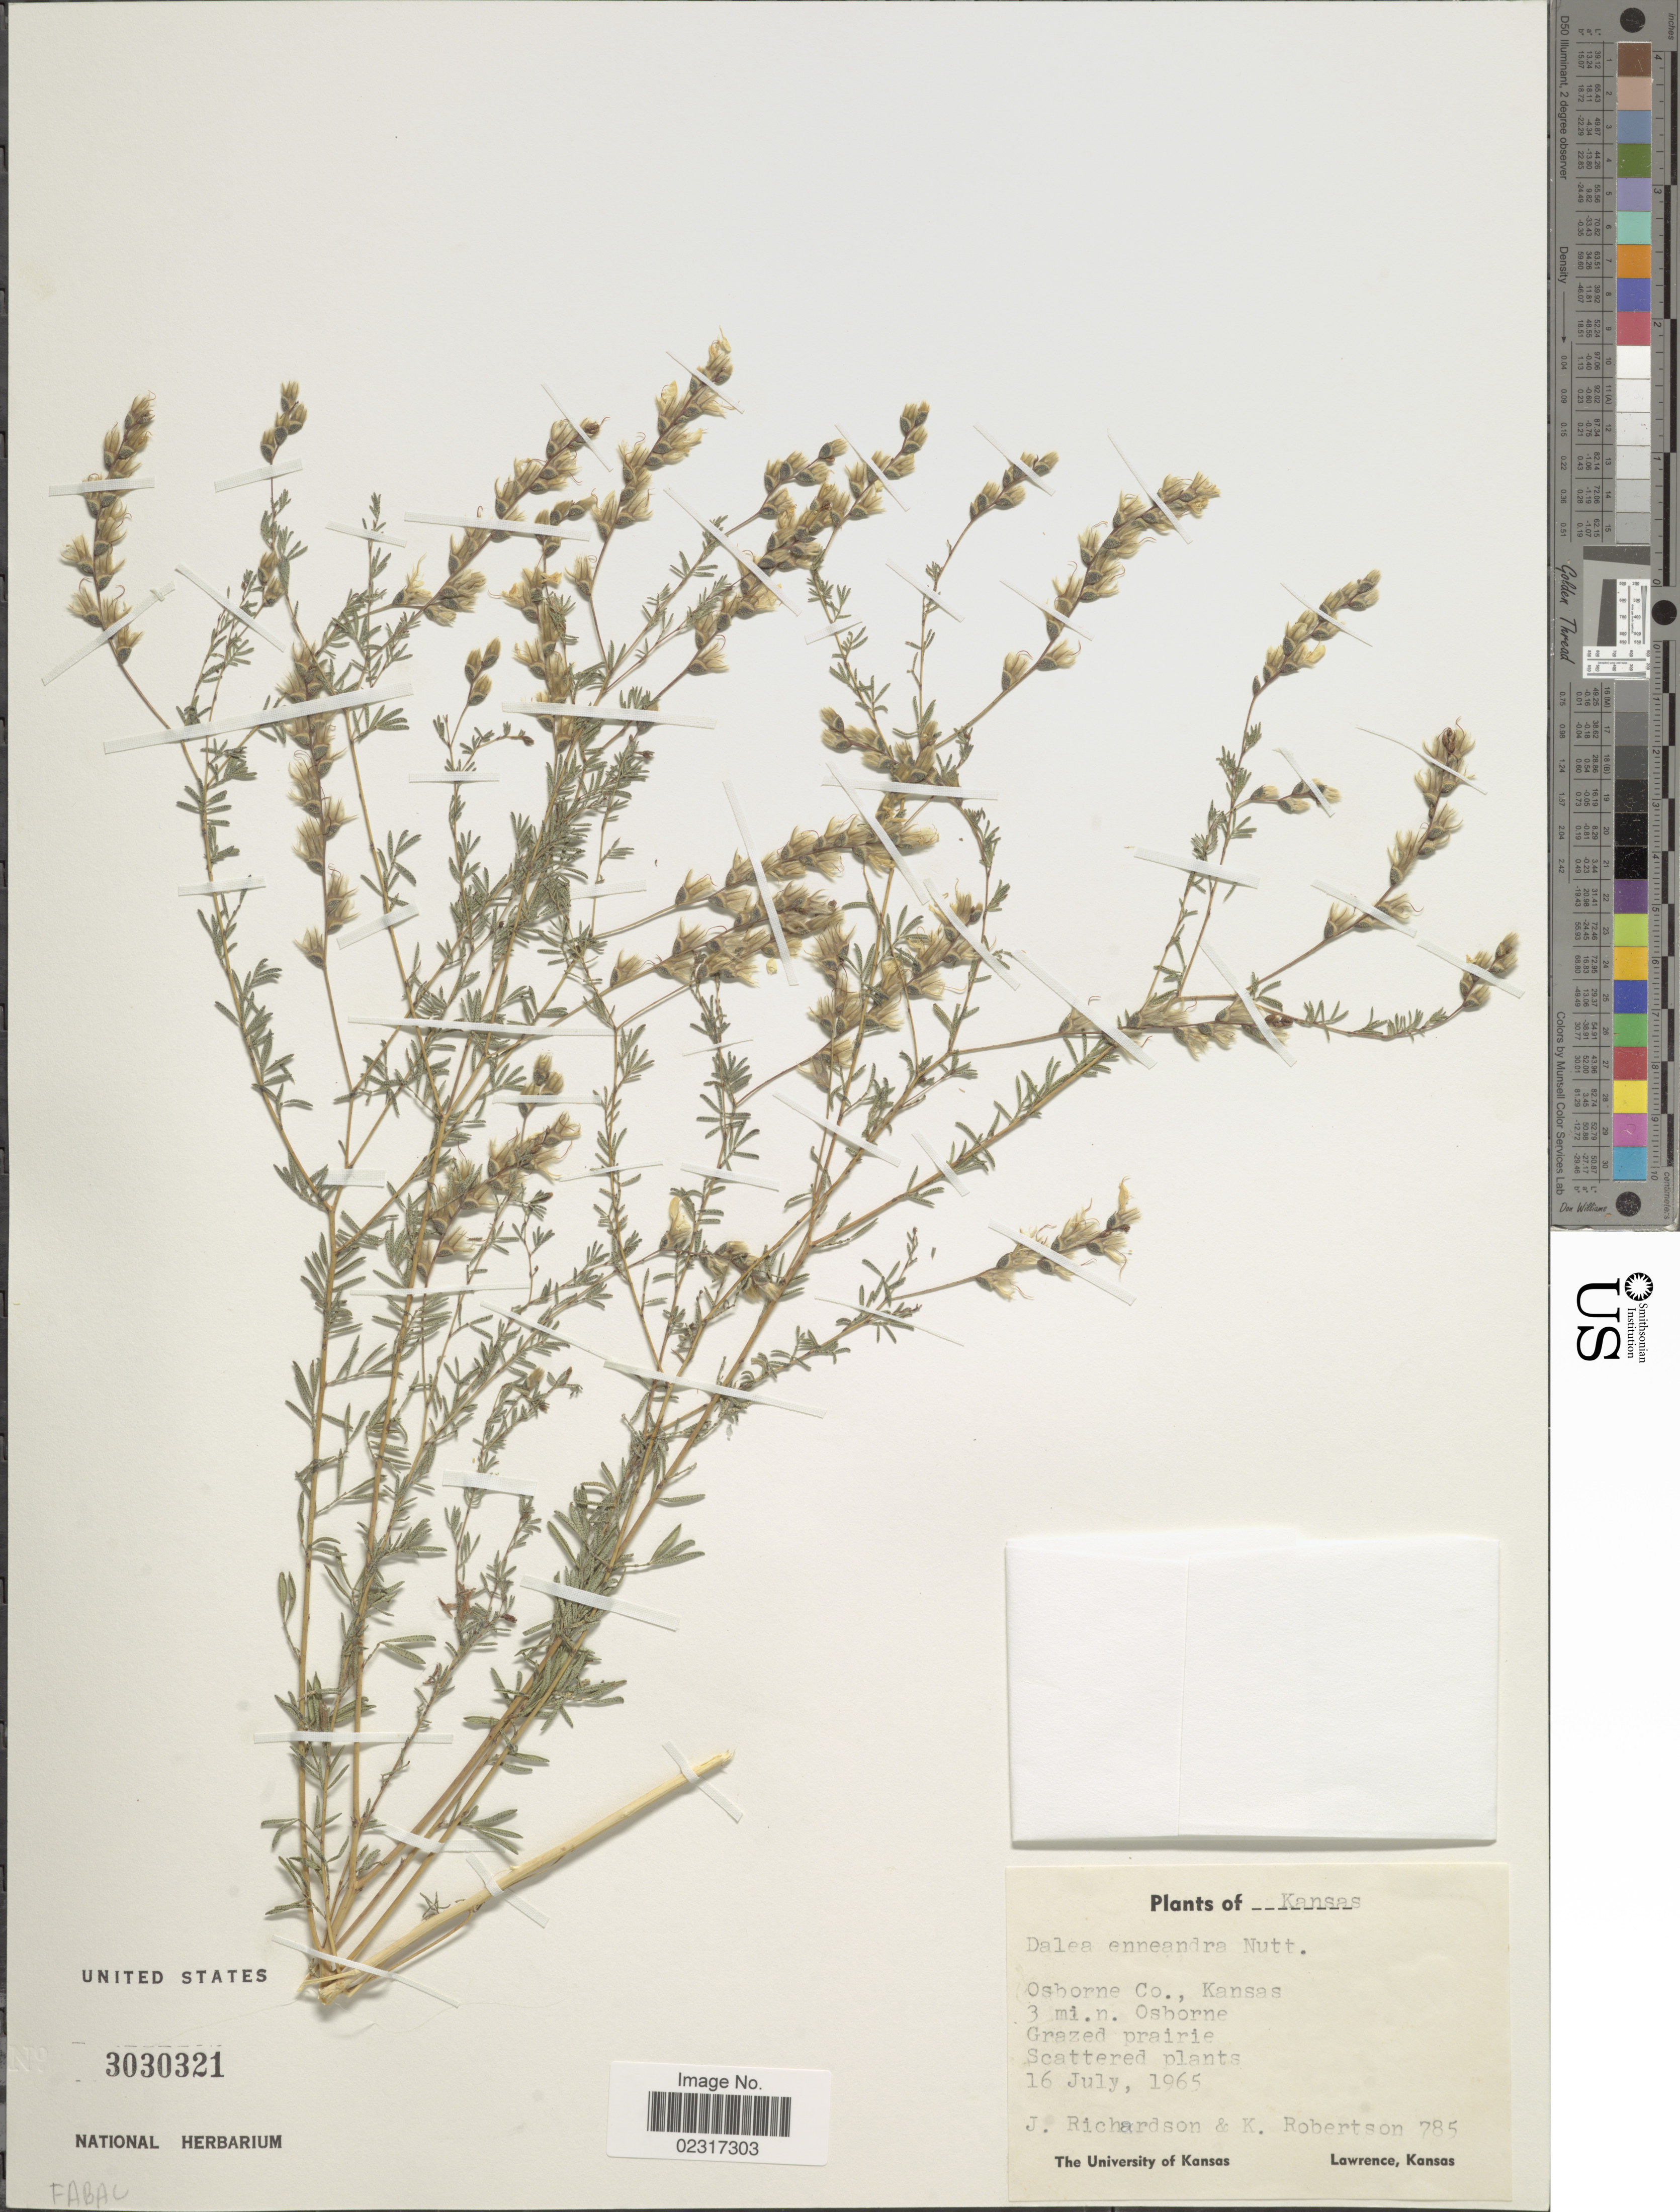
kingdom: Plantae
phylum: Tracheophyta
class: Magnoliopsida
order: Fabales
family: Fabaceae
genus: Dalea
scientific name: Dalea enneandra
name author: Nutt.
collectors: J. Richardson & K. Robertson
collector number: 785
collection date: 1965-07-16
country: United States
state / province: Kansas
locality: Osborne Co., 3 mi. n. Osborne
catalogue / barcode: US 3030321